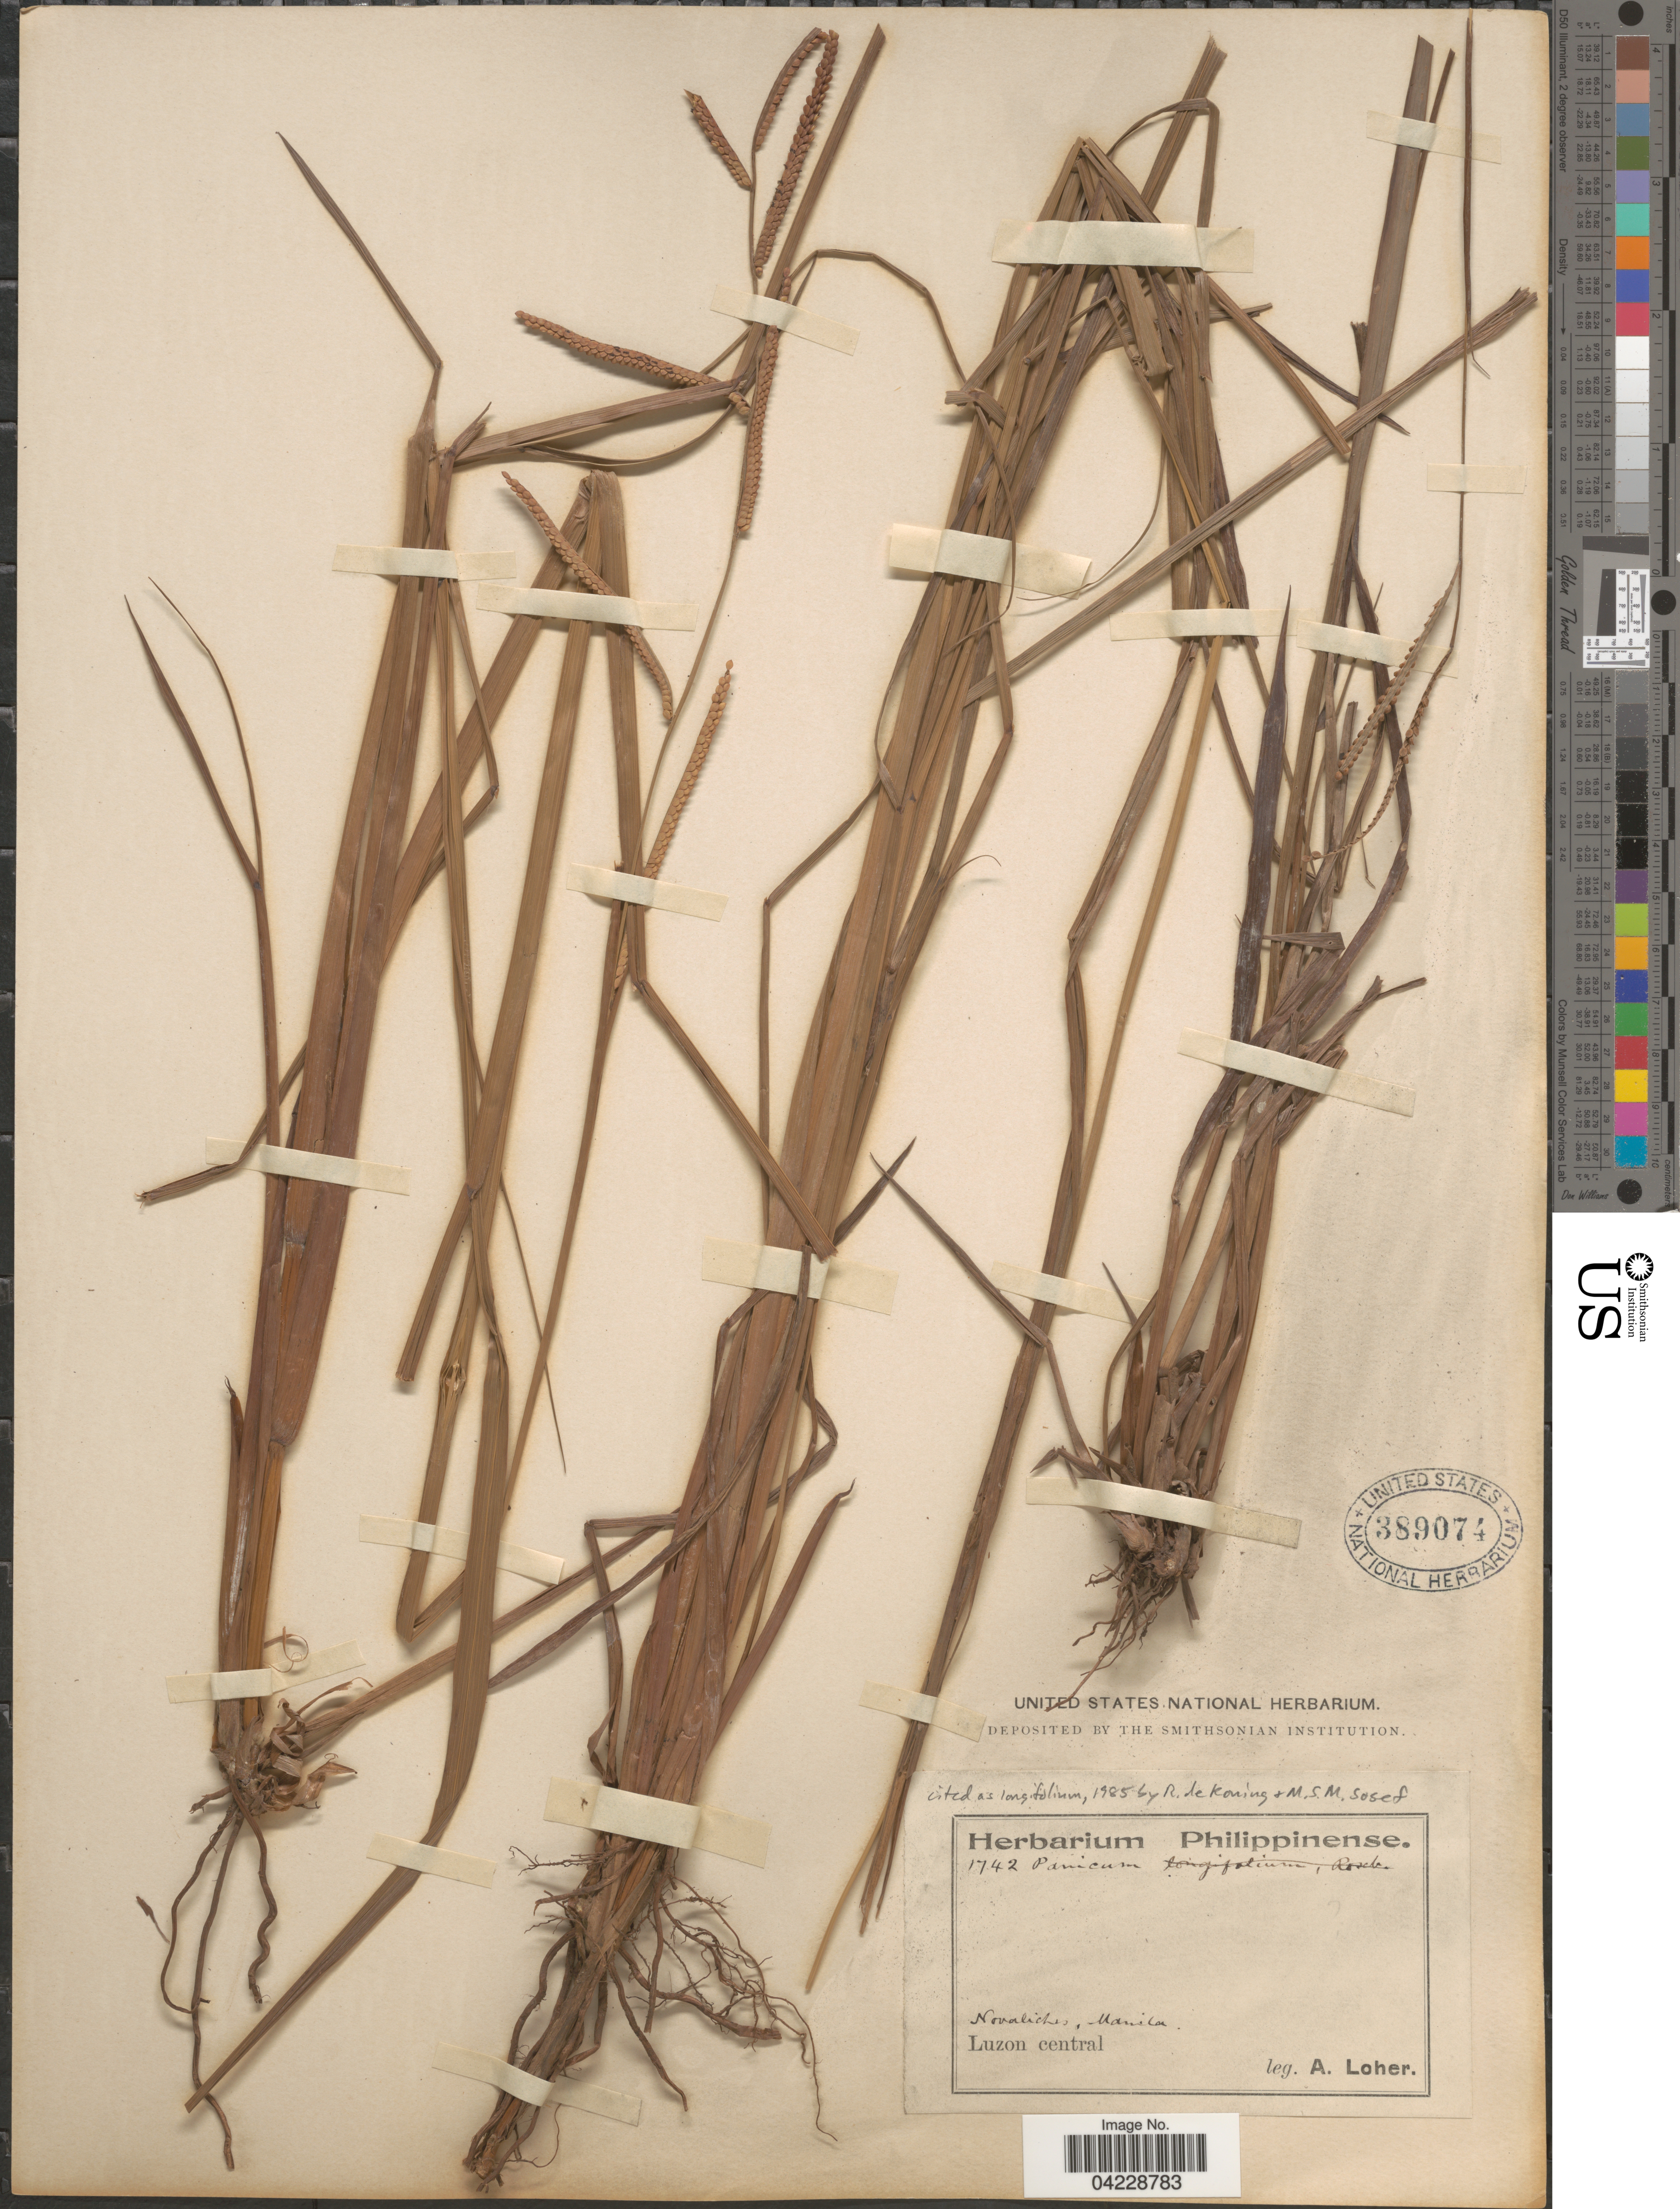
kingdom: Plantae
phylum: Tracheophyta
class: Liliopsida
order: Poales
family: Poaceae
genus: Paspalum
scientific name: Paspalum longifolium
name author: Roxb.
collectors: A. Loher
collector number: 1742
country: Philippines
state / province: Central Luzon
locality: Novaliches, Manila. Luzon central.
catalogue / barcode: US 389074